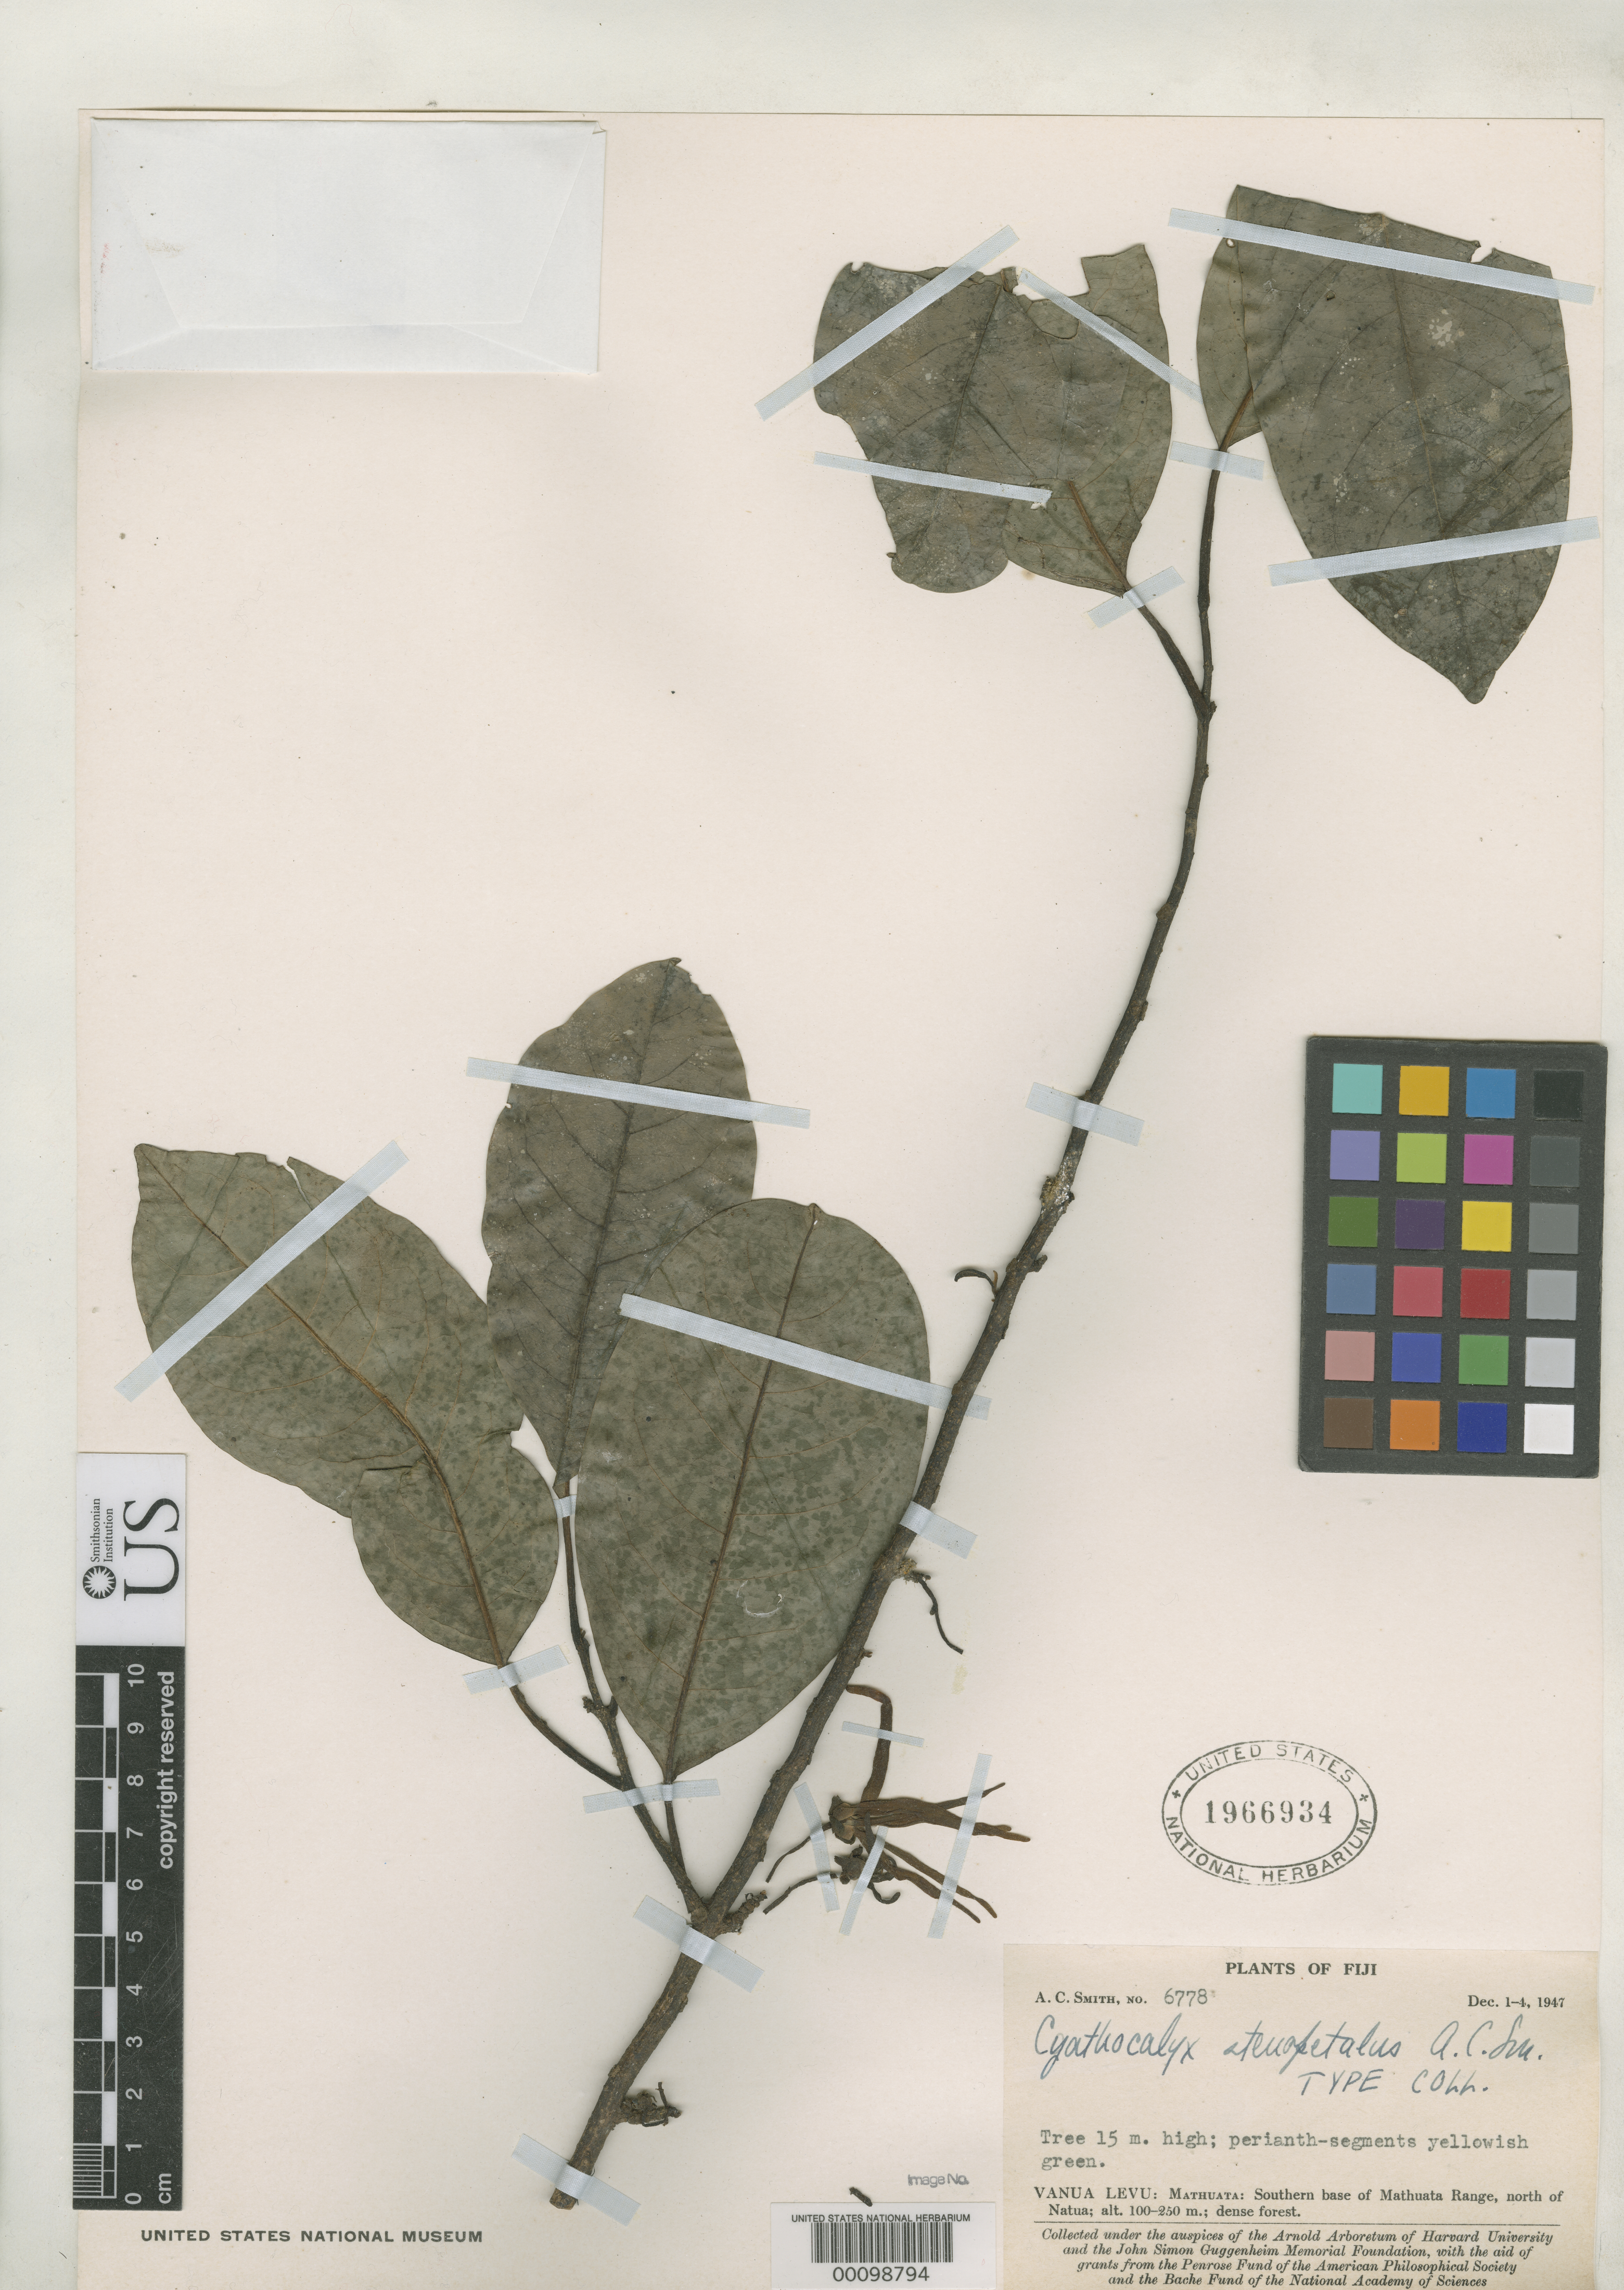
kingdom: Plantae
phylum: Tracheophyta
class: Magnoliopsida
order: Magnoliales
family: Annonaceae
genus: Cyathocalyx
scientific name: Cyathocalyx stenopetalus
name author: A.C. Sm.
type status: Isotype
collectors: A. C. Smith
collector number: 6778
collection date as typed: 01 Dec 1947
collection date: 1947-12-01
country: Fiji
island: Macuata-i-wai [Mathuata-i-wai]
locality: S base of Mathuata Range, N of Natua.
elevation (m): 100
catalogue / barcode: US 1966934